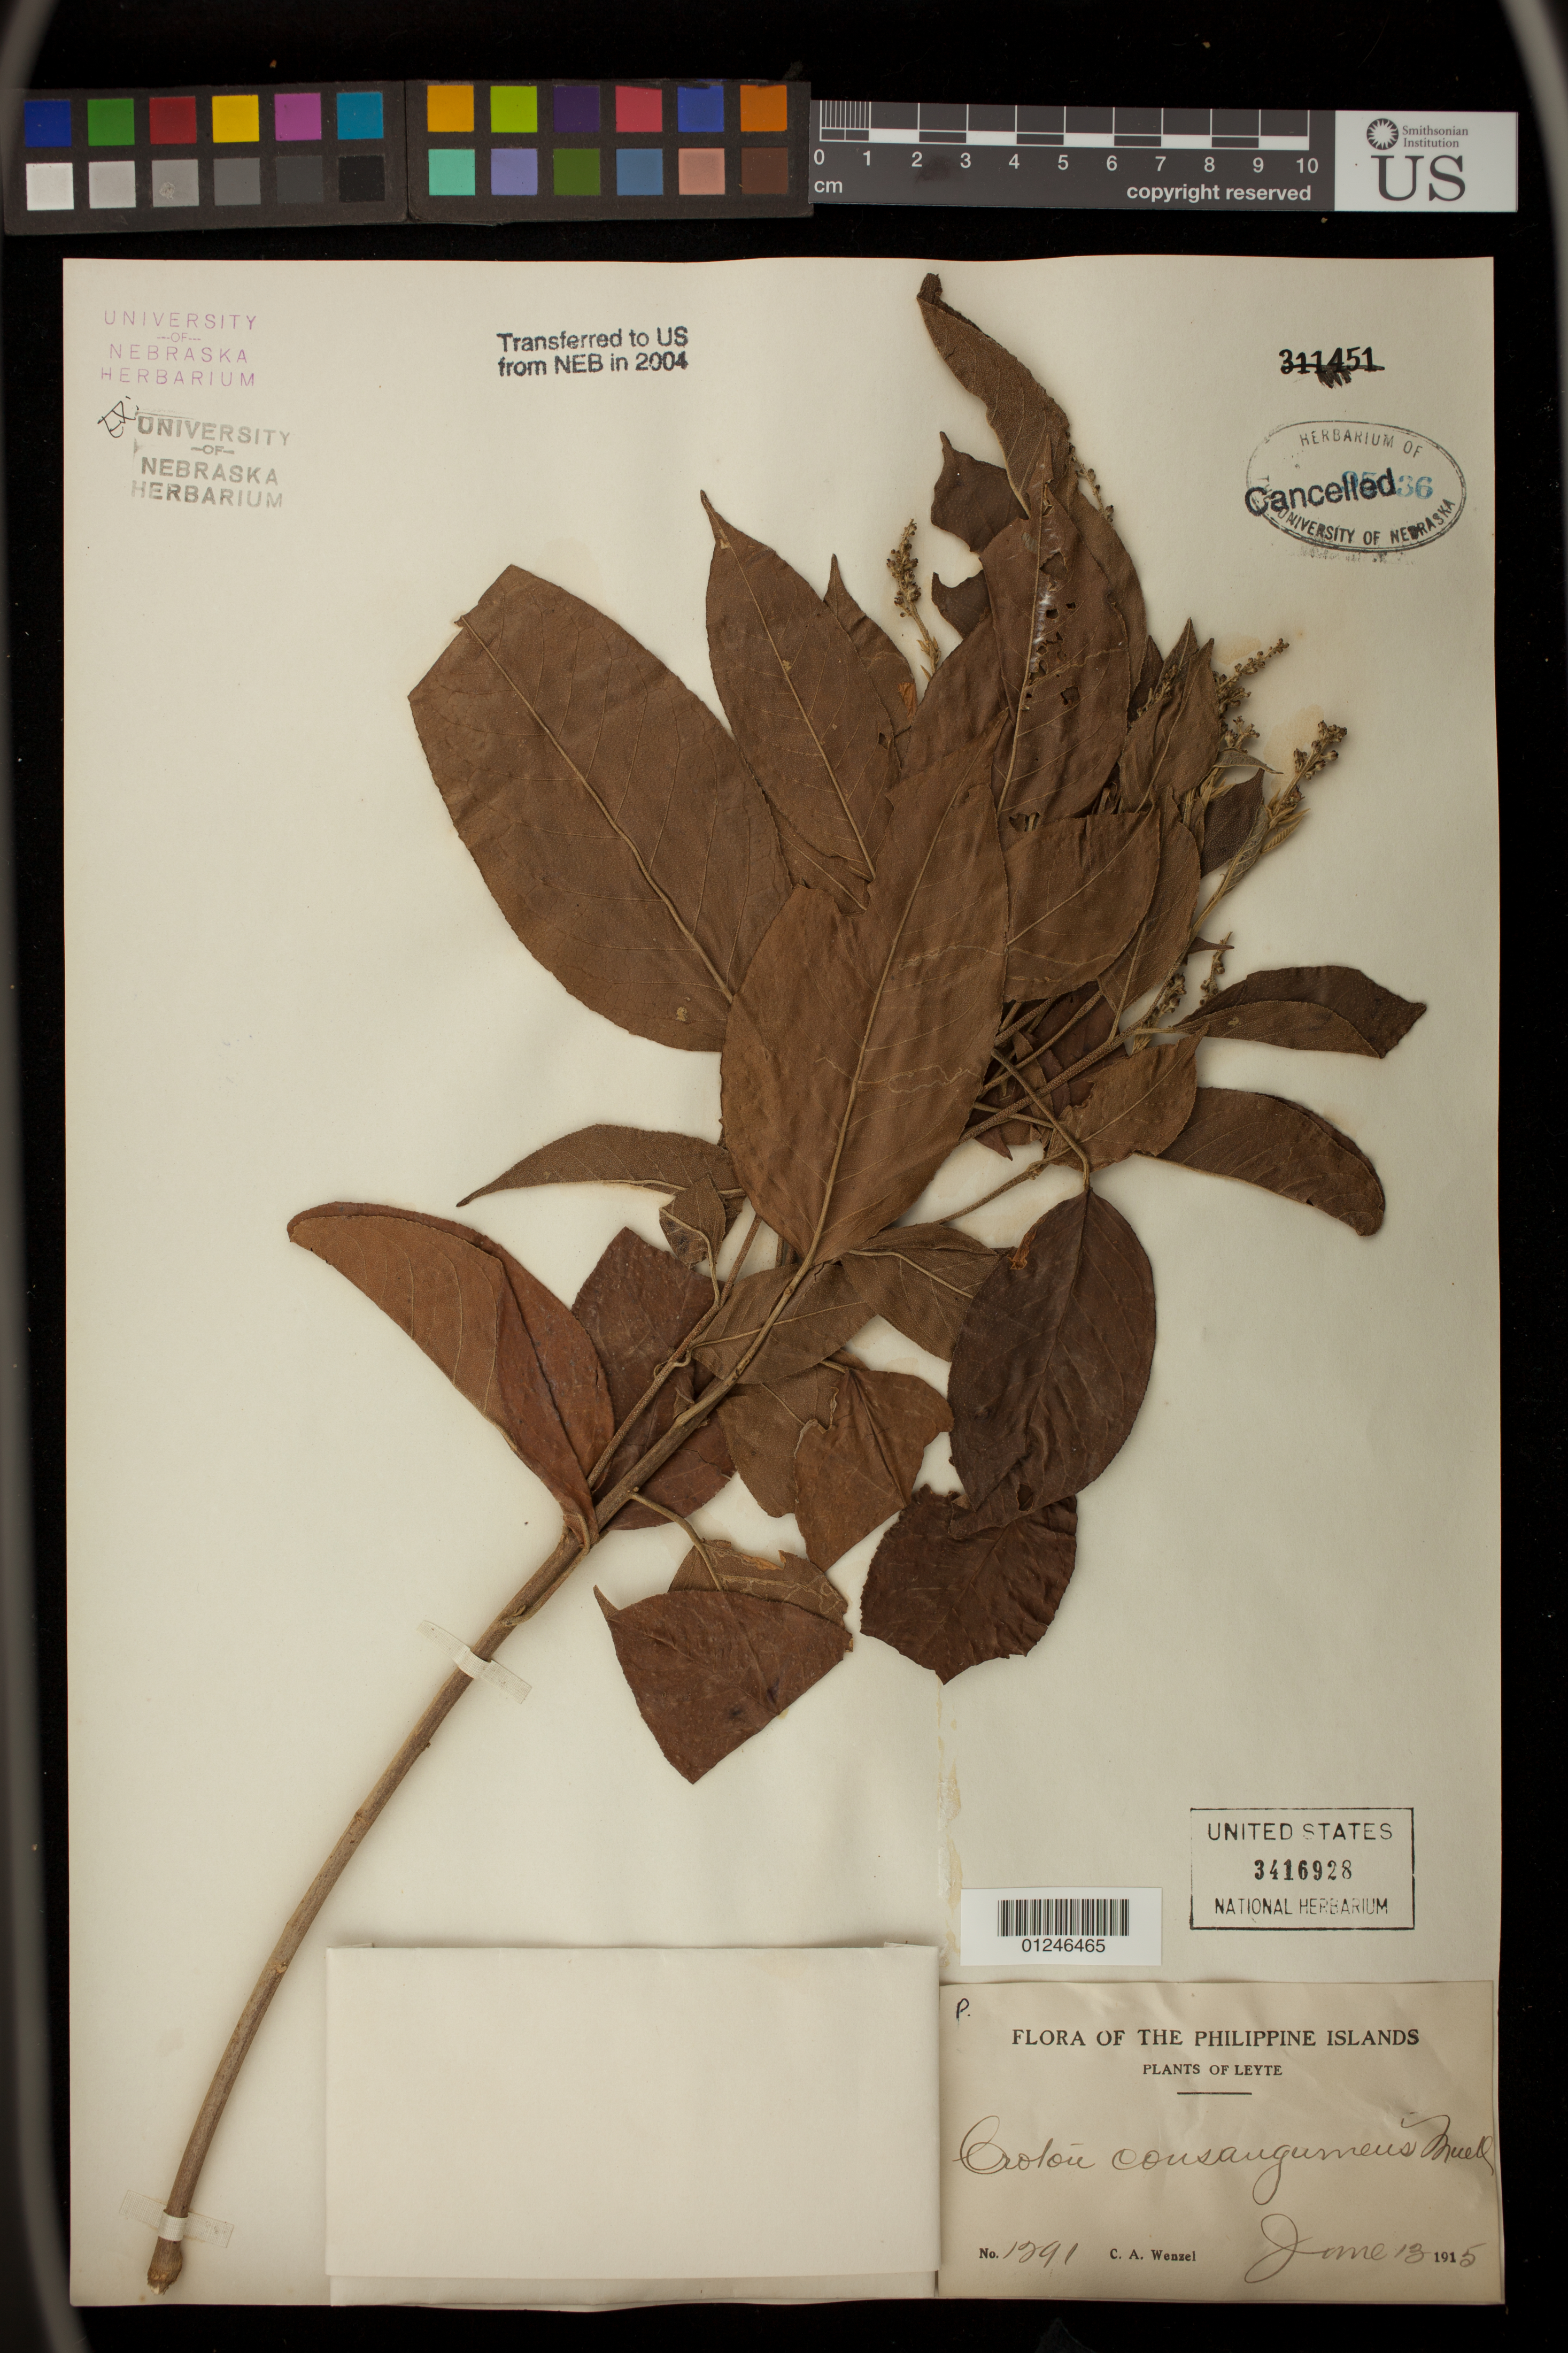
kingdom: Plantae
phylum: Tracheophyta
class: Magnoliopsida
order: Malpighiales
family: Euphorbiaceae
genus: Croton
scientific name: Croton consanguineus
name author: Müll. Arg.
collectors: C. Wenzel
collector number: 1291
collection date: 1915-06-13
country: Philippines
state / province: Eastern Visayas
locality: Leyte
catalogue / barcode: US 3416928